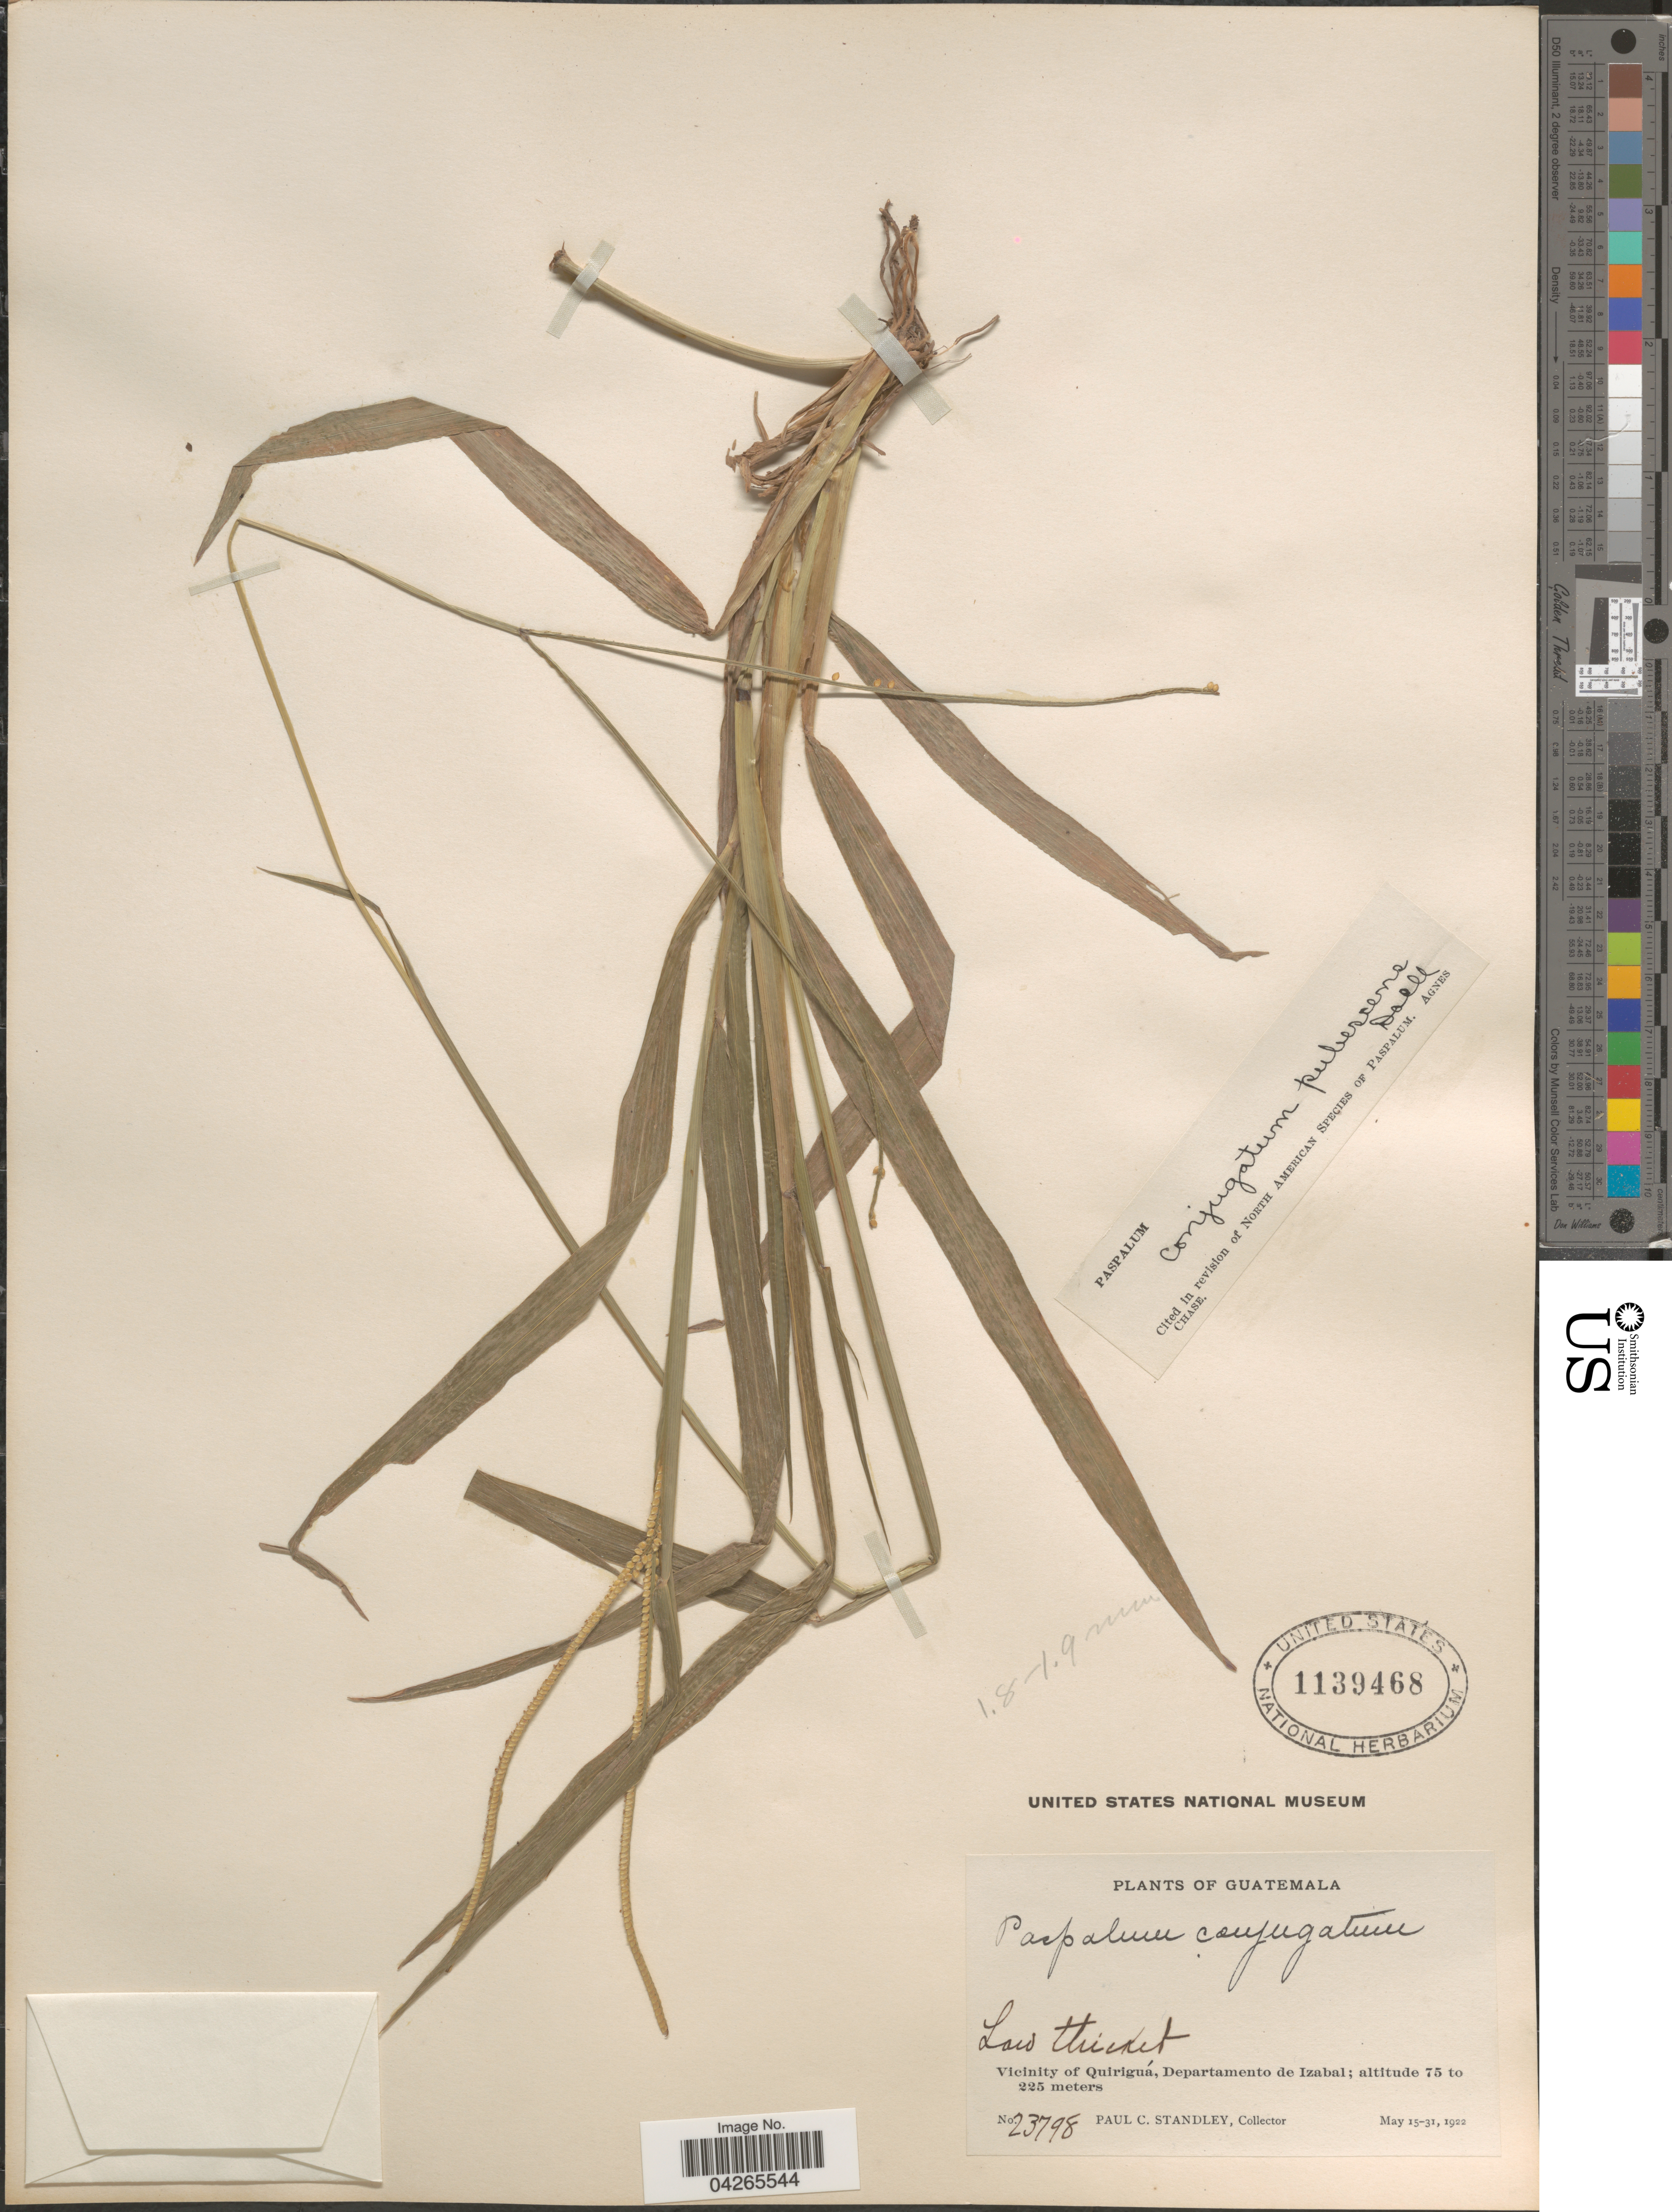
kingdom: Plantae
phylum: Tracheophyta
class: Liliopsida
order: Poales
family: Poaceae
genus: Paspalum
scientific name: Paspalum conjugatum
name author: P.J. Bergius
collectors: P. C. Standley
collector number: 23798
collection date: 1922-05-15/1922-05-31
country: Guatemala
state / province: Izabal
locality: Vicinity of Quiriguá, Departamento de Izabal.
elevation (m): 75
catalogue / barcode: US 1139468